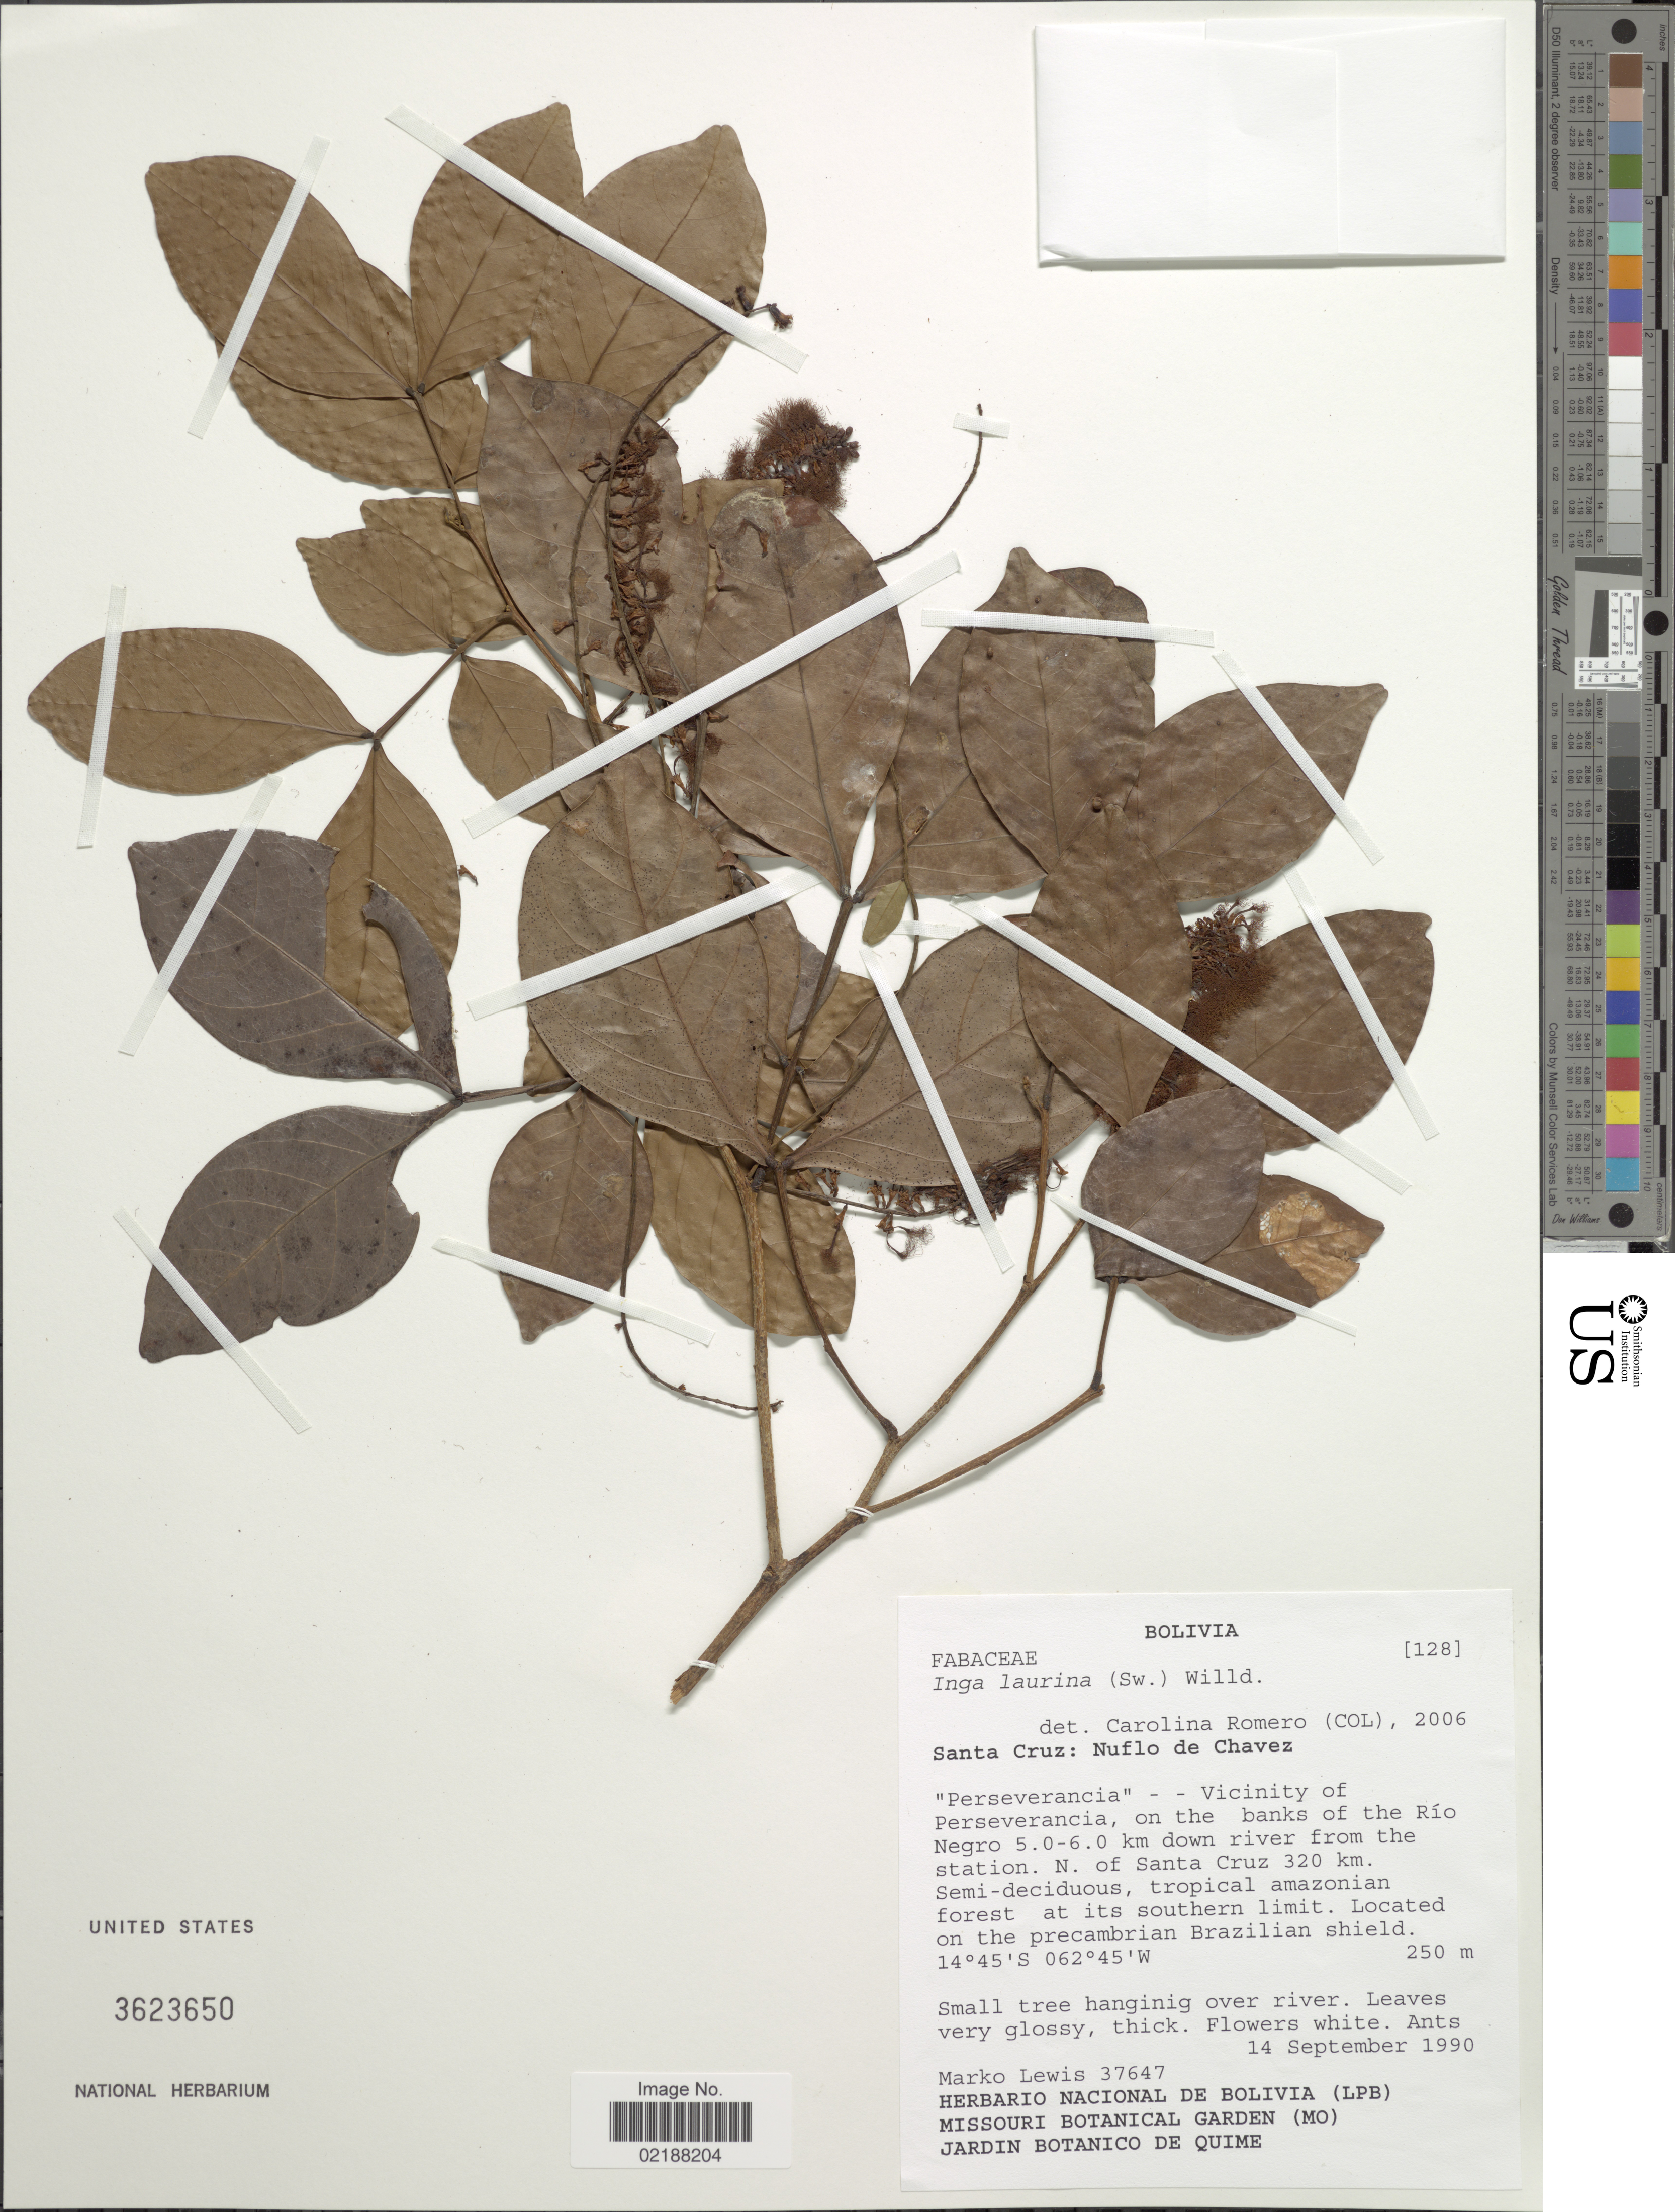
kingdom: Plantae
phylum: Tracheophyta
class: Magnoliopsida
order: Fabales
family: Fabaceae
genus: Inga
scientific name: Inga laurina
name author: (Sw.) Willd.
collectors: M. A. Lewis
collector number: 37647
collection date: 1990-09-14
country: Bolivia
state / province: Santa Cruz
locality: Santa Cruz: Nuflo de Chavez. "Perseverancia" - - Vicinity of Perseverancia, on the banks of the Río Negro 5.0-6.0 km down river from the station. N. of Santa Cruz 320 km.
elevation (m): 250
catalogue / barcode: US 3623650